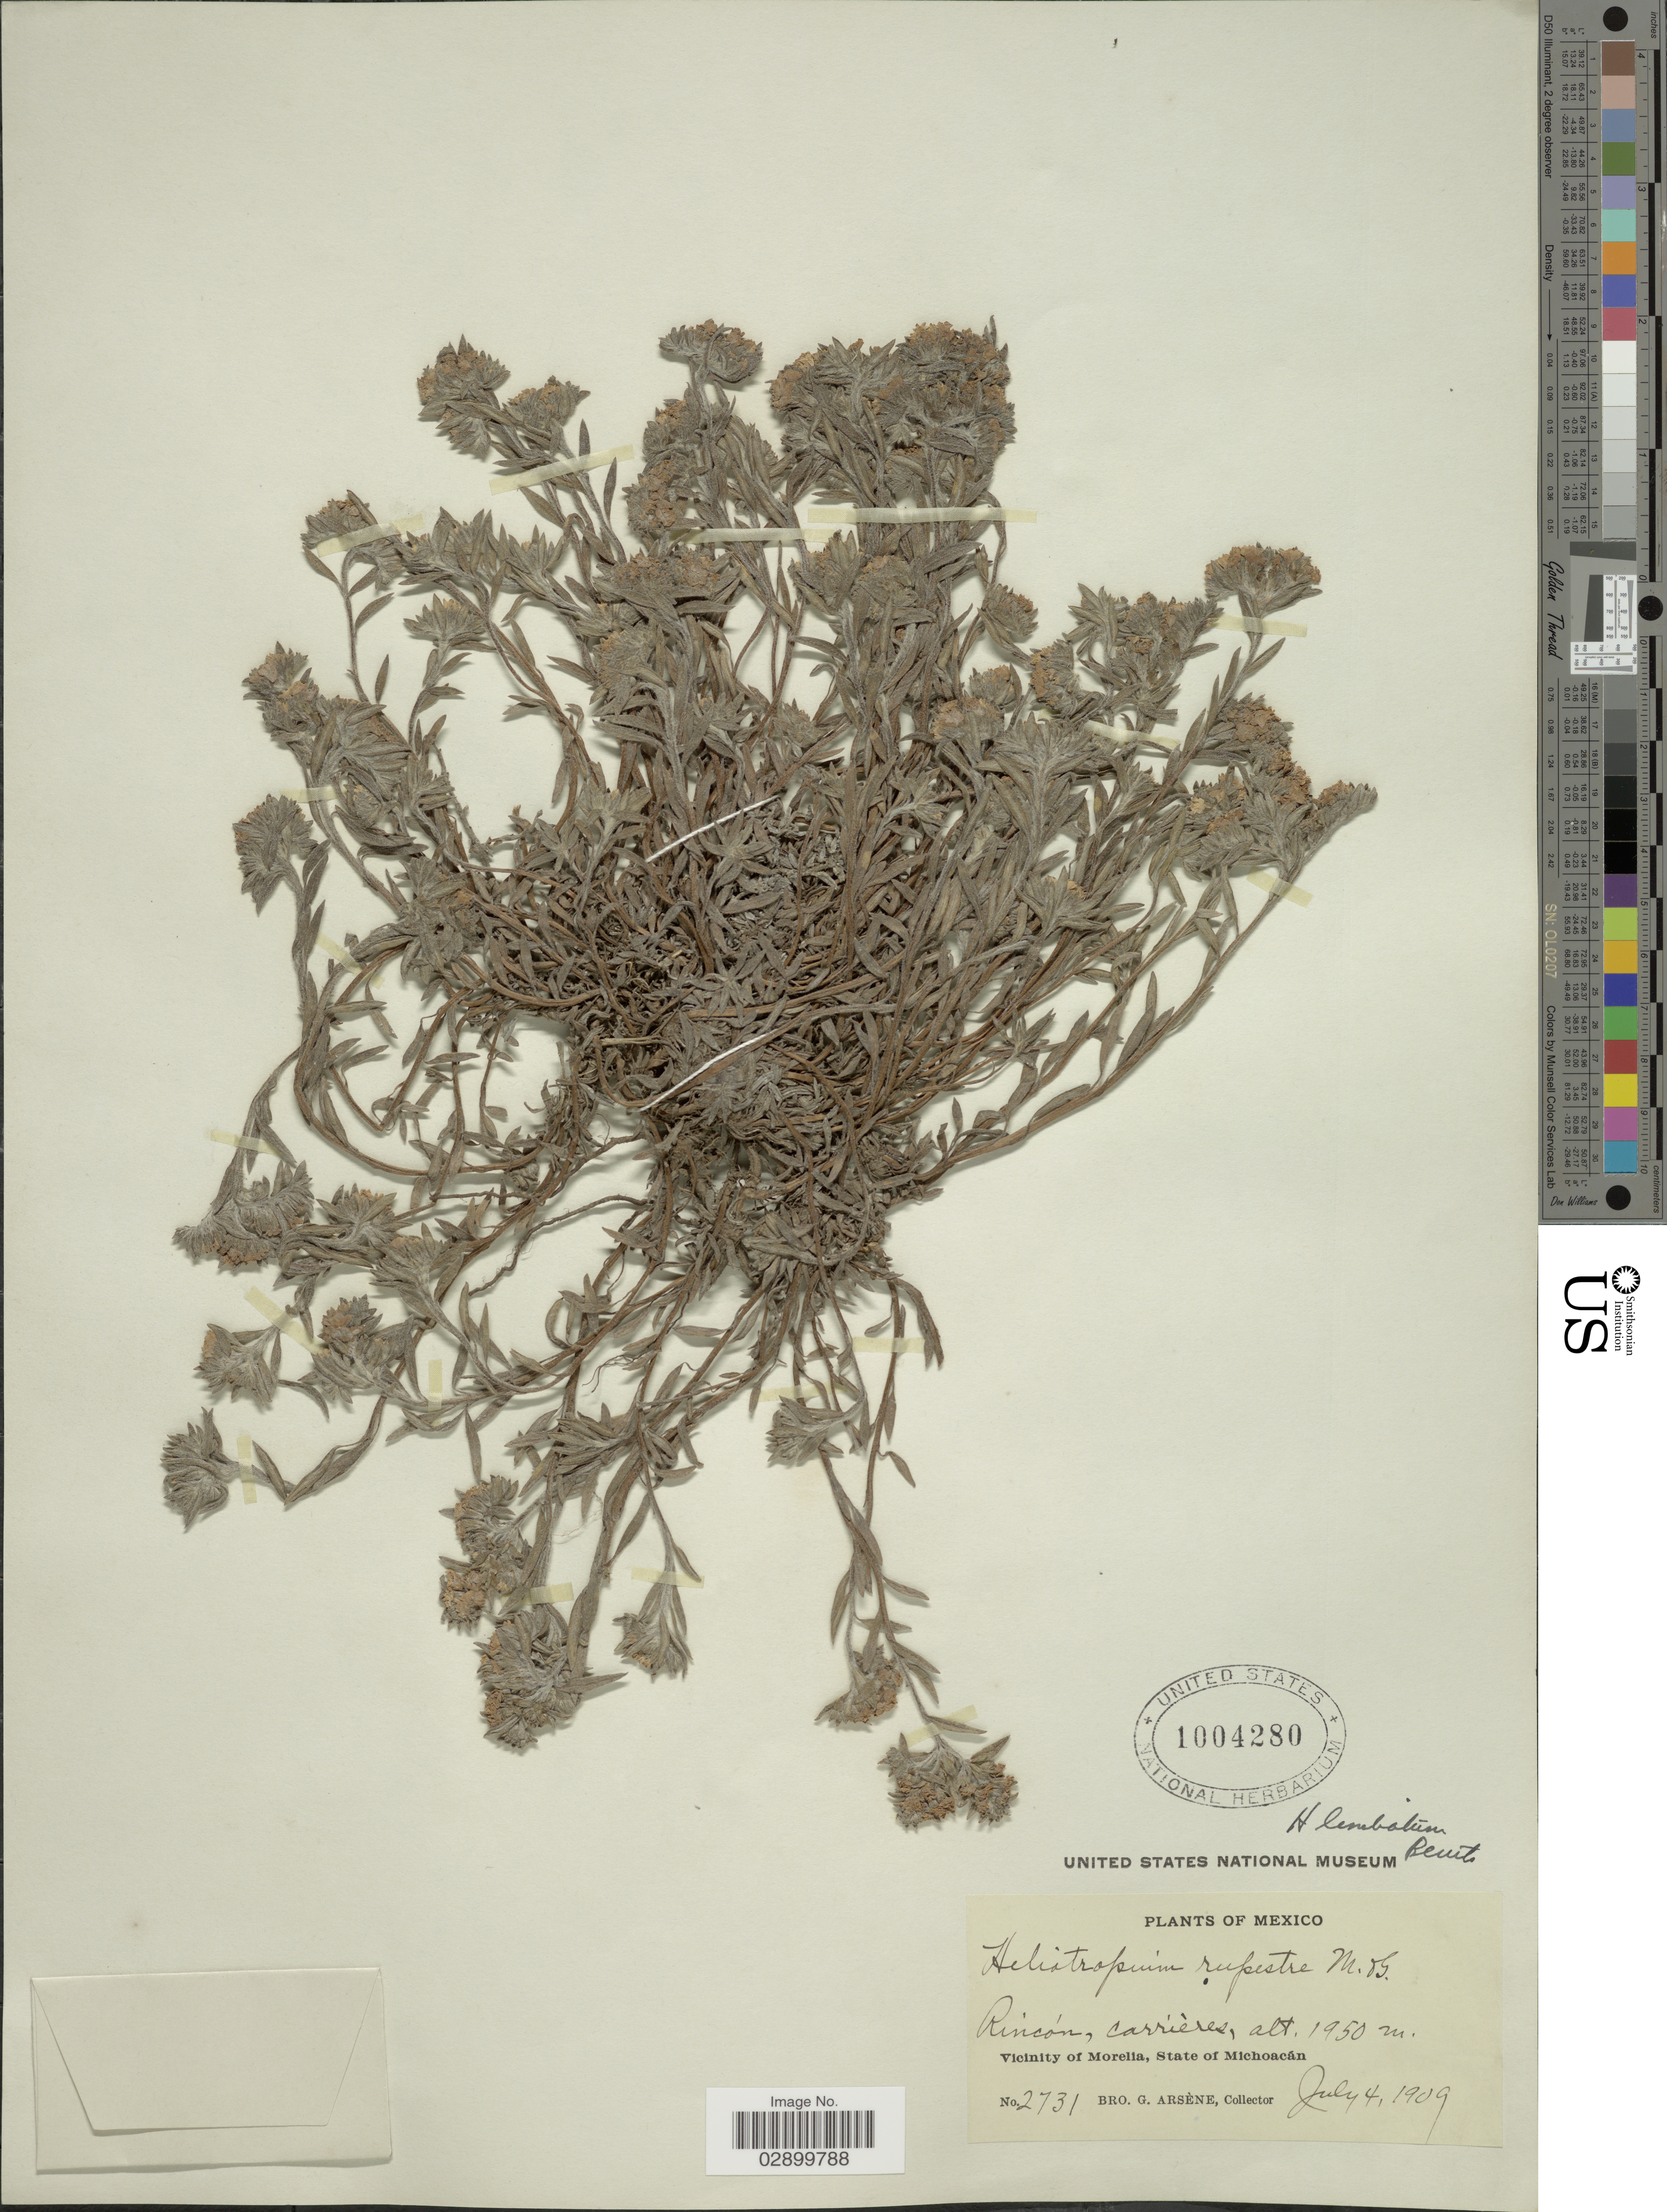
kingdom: Plantae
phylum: Tracheophyta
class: Magnoliopsida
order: Boraginales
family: Heliotropiaceae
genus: Heliotropium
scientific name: Heliotropium limbatum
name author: Benth.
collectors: Bro. G. Arsène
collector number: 2731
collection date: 1909-07-04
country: Mexico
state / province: Michoacán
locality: Rincón, carrières. Vicinity of Morelia.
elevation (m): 1950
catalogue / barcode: US 1004280